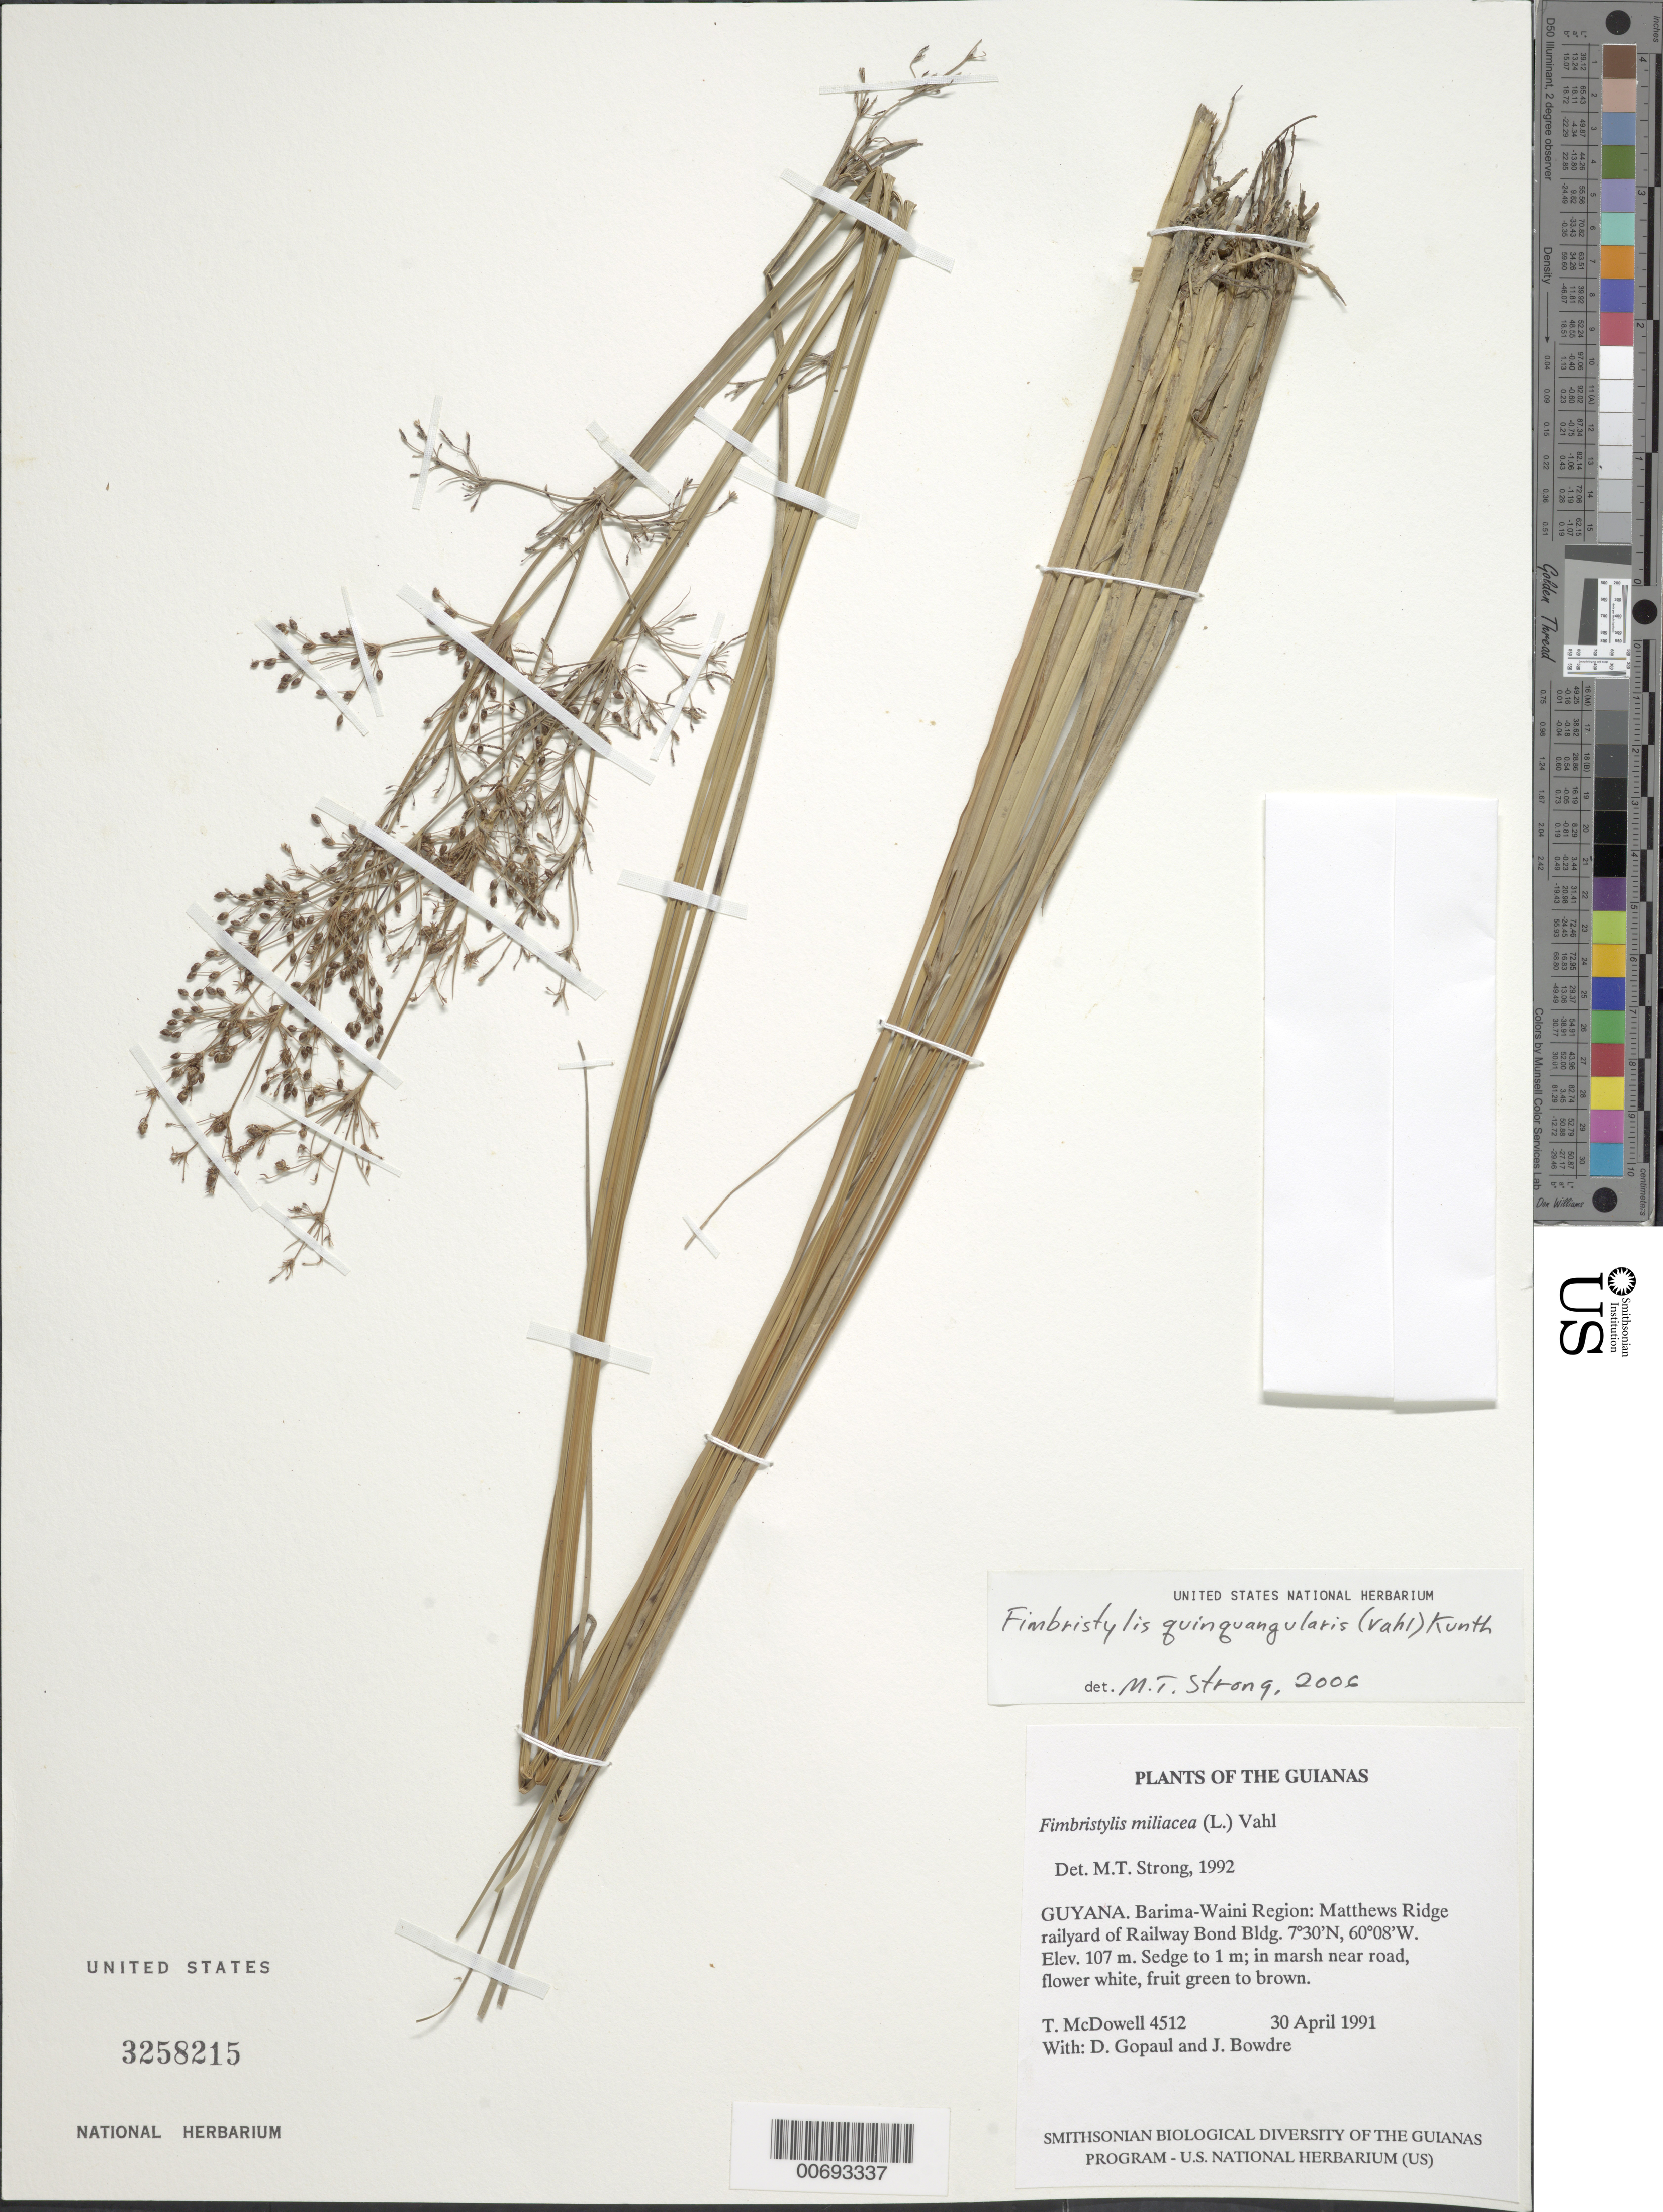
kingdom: Plantae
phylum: Tracheophyta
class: Liliopsida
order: Poales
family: Cyperaceae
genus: Fimbristylis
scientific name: Fimbristylis quinquangularis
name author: (Vahl) Kunth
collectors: T. McDowell, D. Gopaul & J. Bowdre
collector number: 4512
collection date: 1991-04-30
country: Guyana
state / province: Barima-Waini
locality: The Guianas. Barima-Waini Region: Matthews Ridge railyard of Railway Bond Bldg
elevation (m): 107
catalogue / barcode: US 3258215